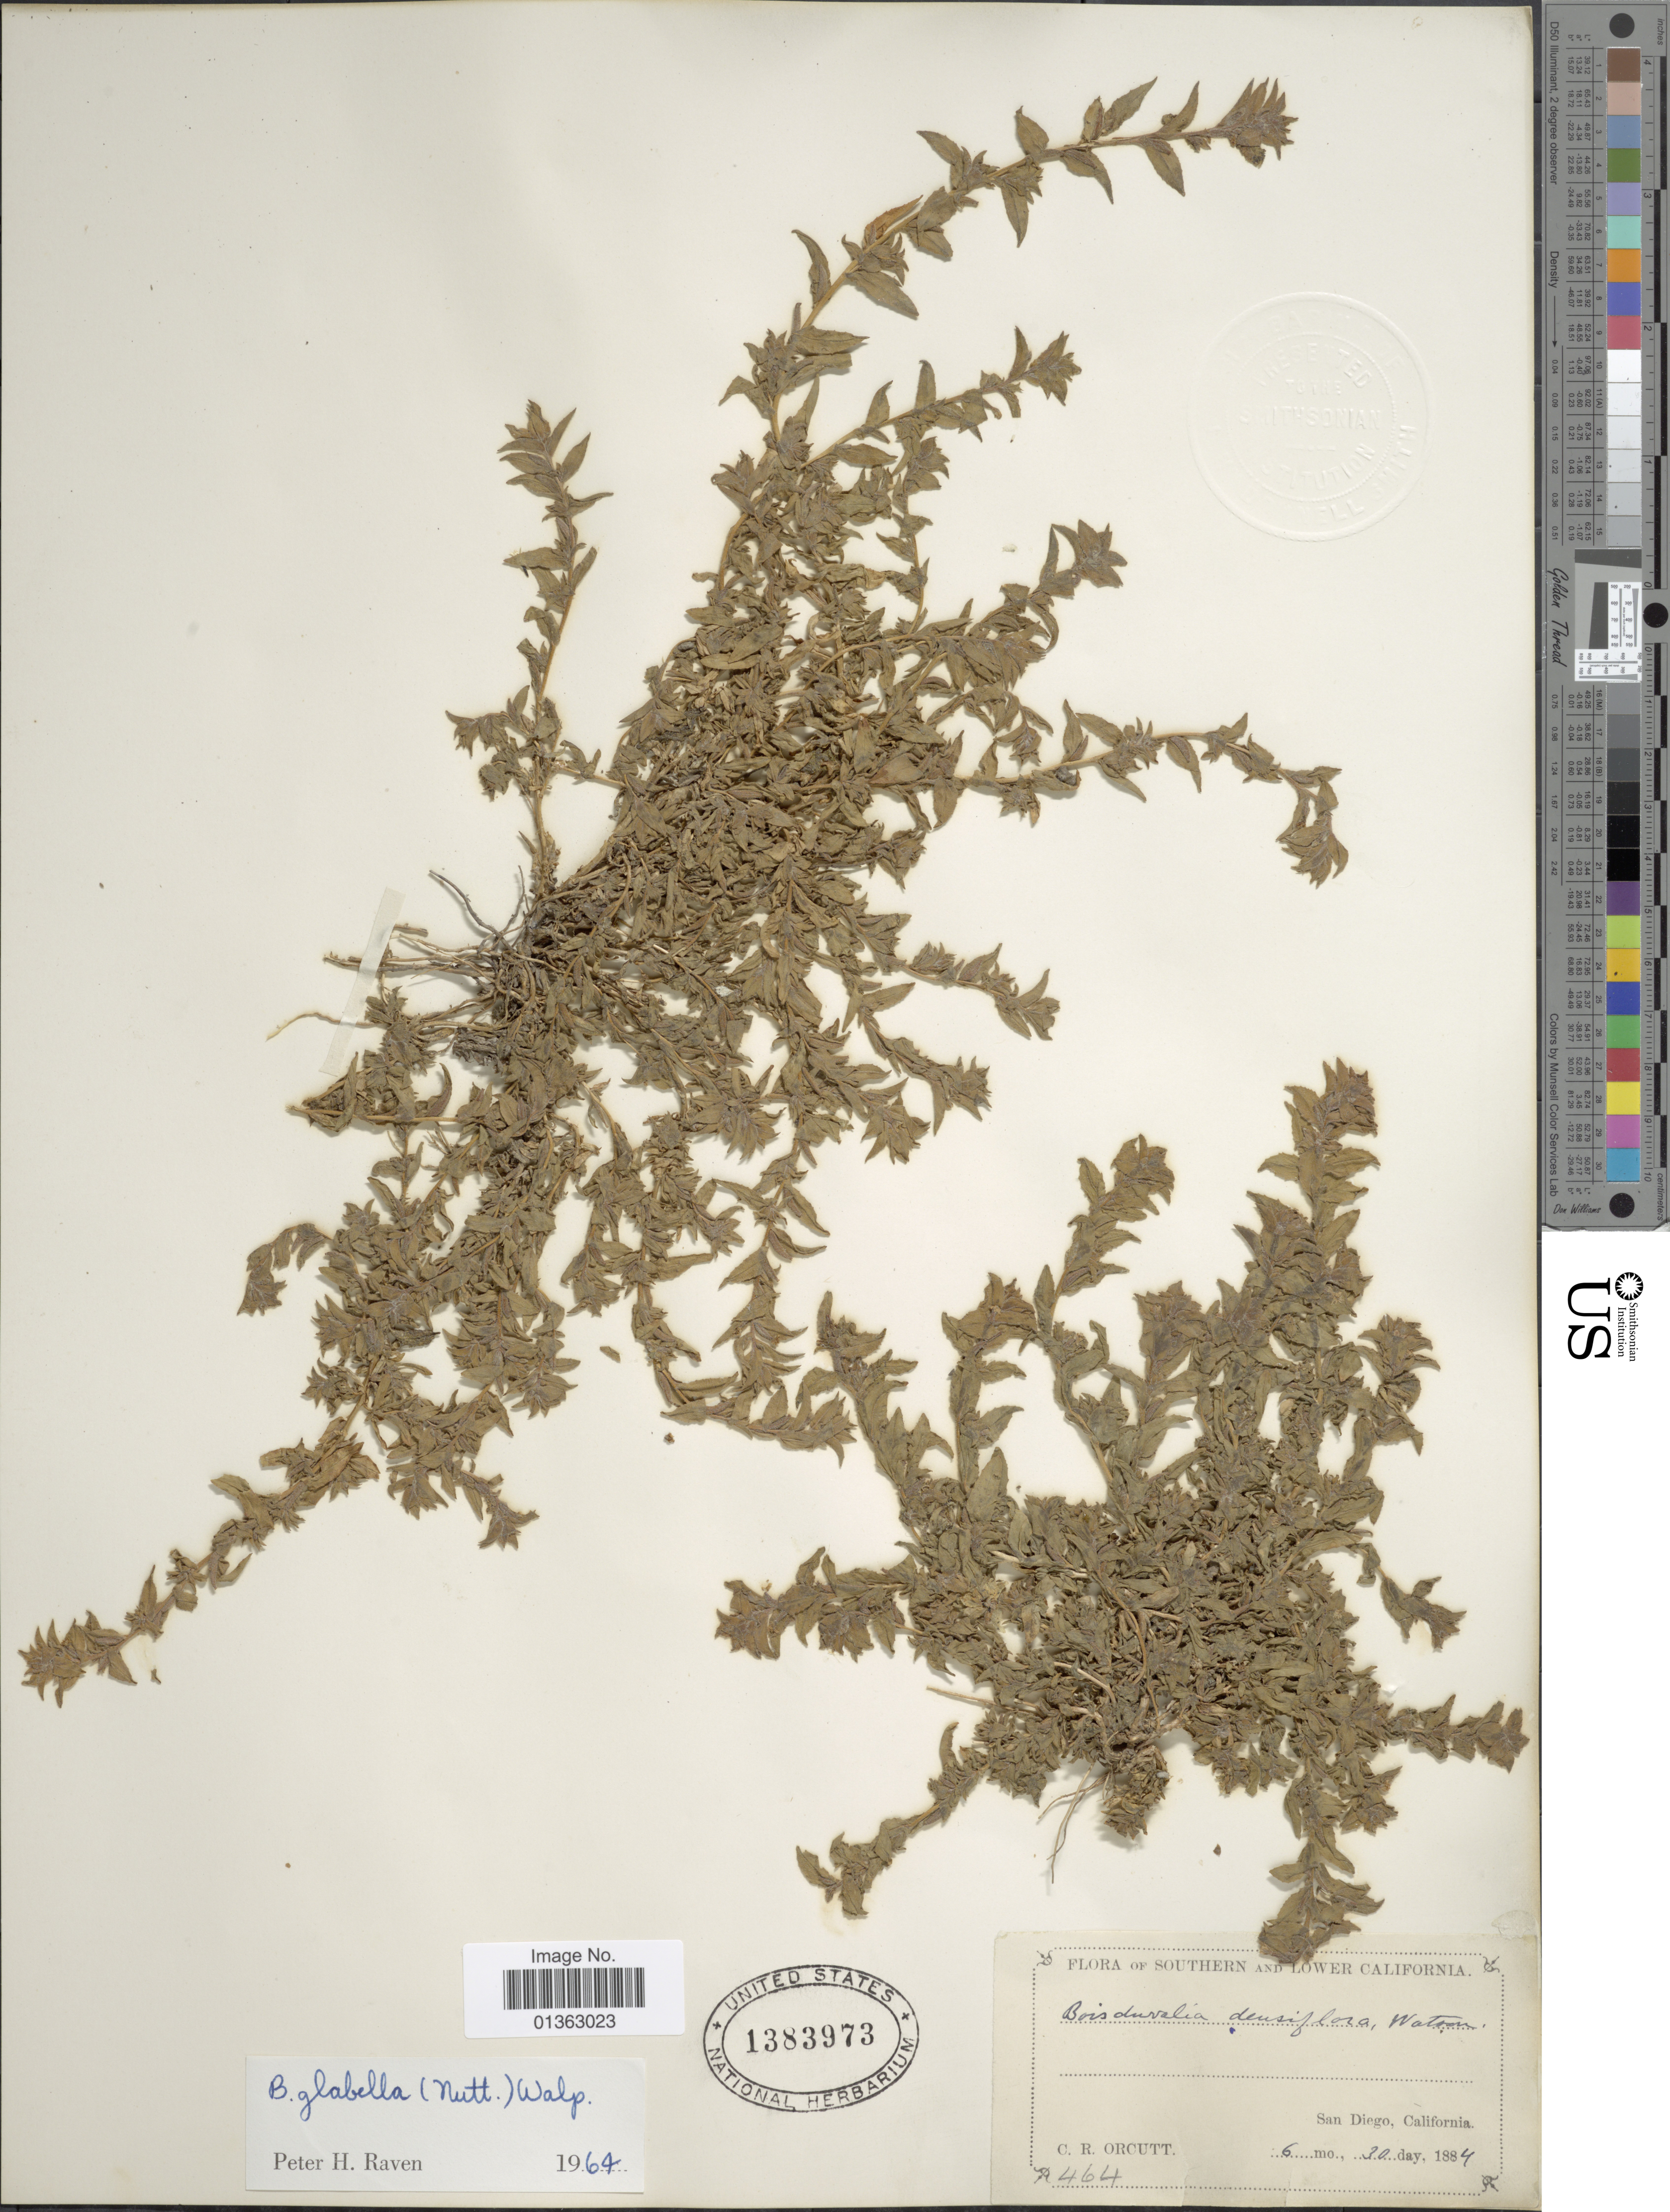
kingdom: Plantae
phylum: Tracheophyta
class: Magnoliopsida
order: Myrtales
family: Onagraceae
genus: Epilobium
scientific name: Epilobium campestre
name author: (Jeps.) Hoch & W.L. Wagner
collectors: C. R. Orcutt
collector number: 464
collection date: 1884-06-30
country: United States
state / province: California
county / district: San Diego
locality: San Diego.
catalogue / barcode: US 1383973